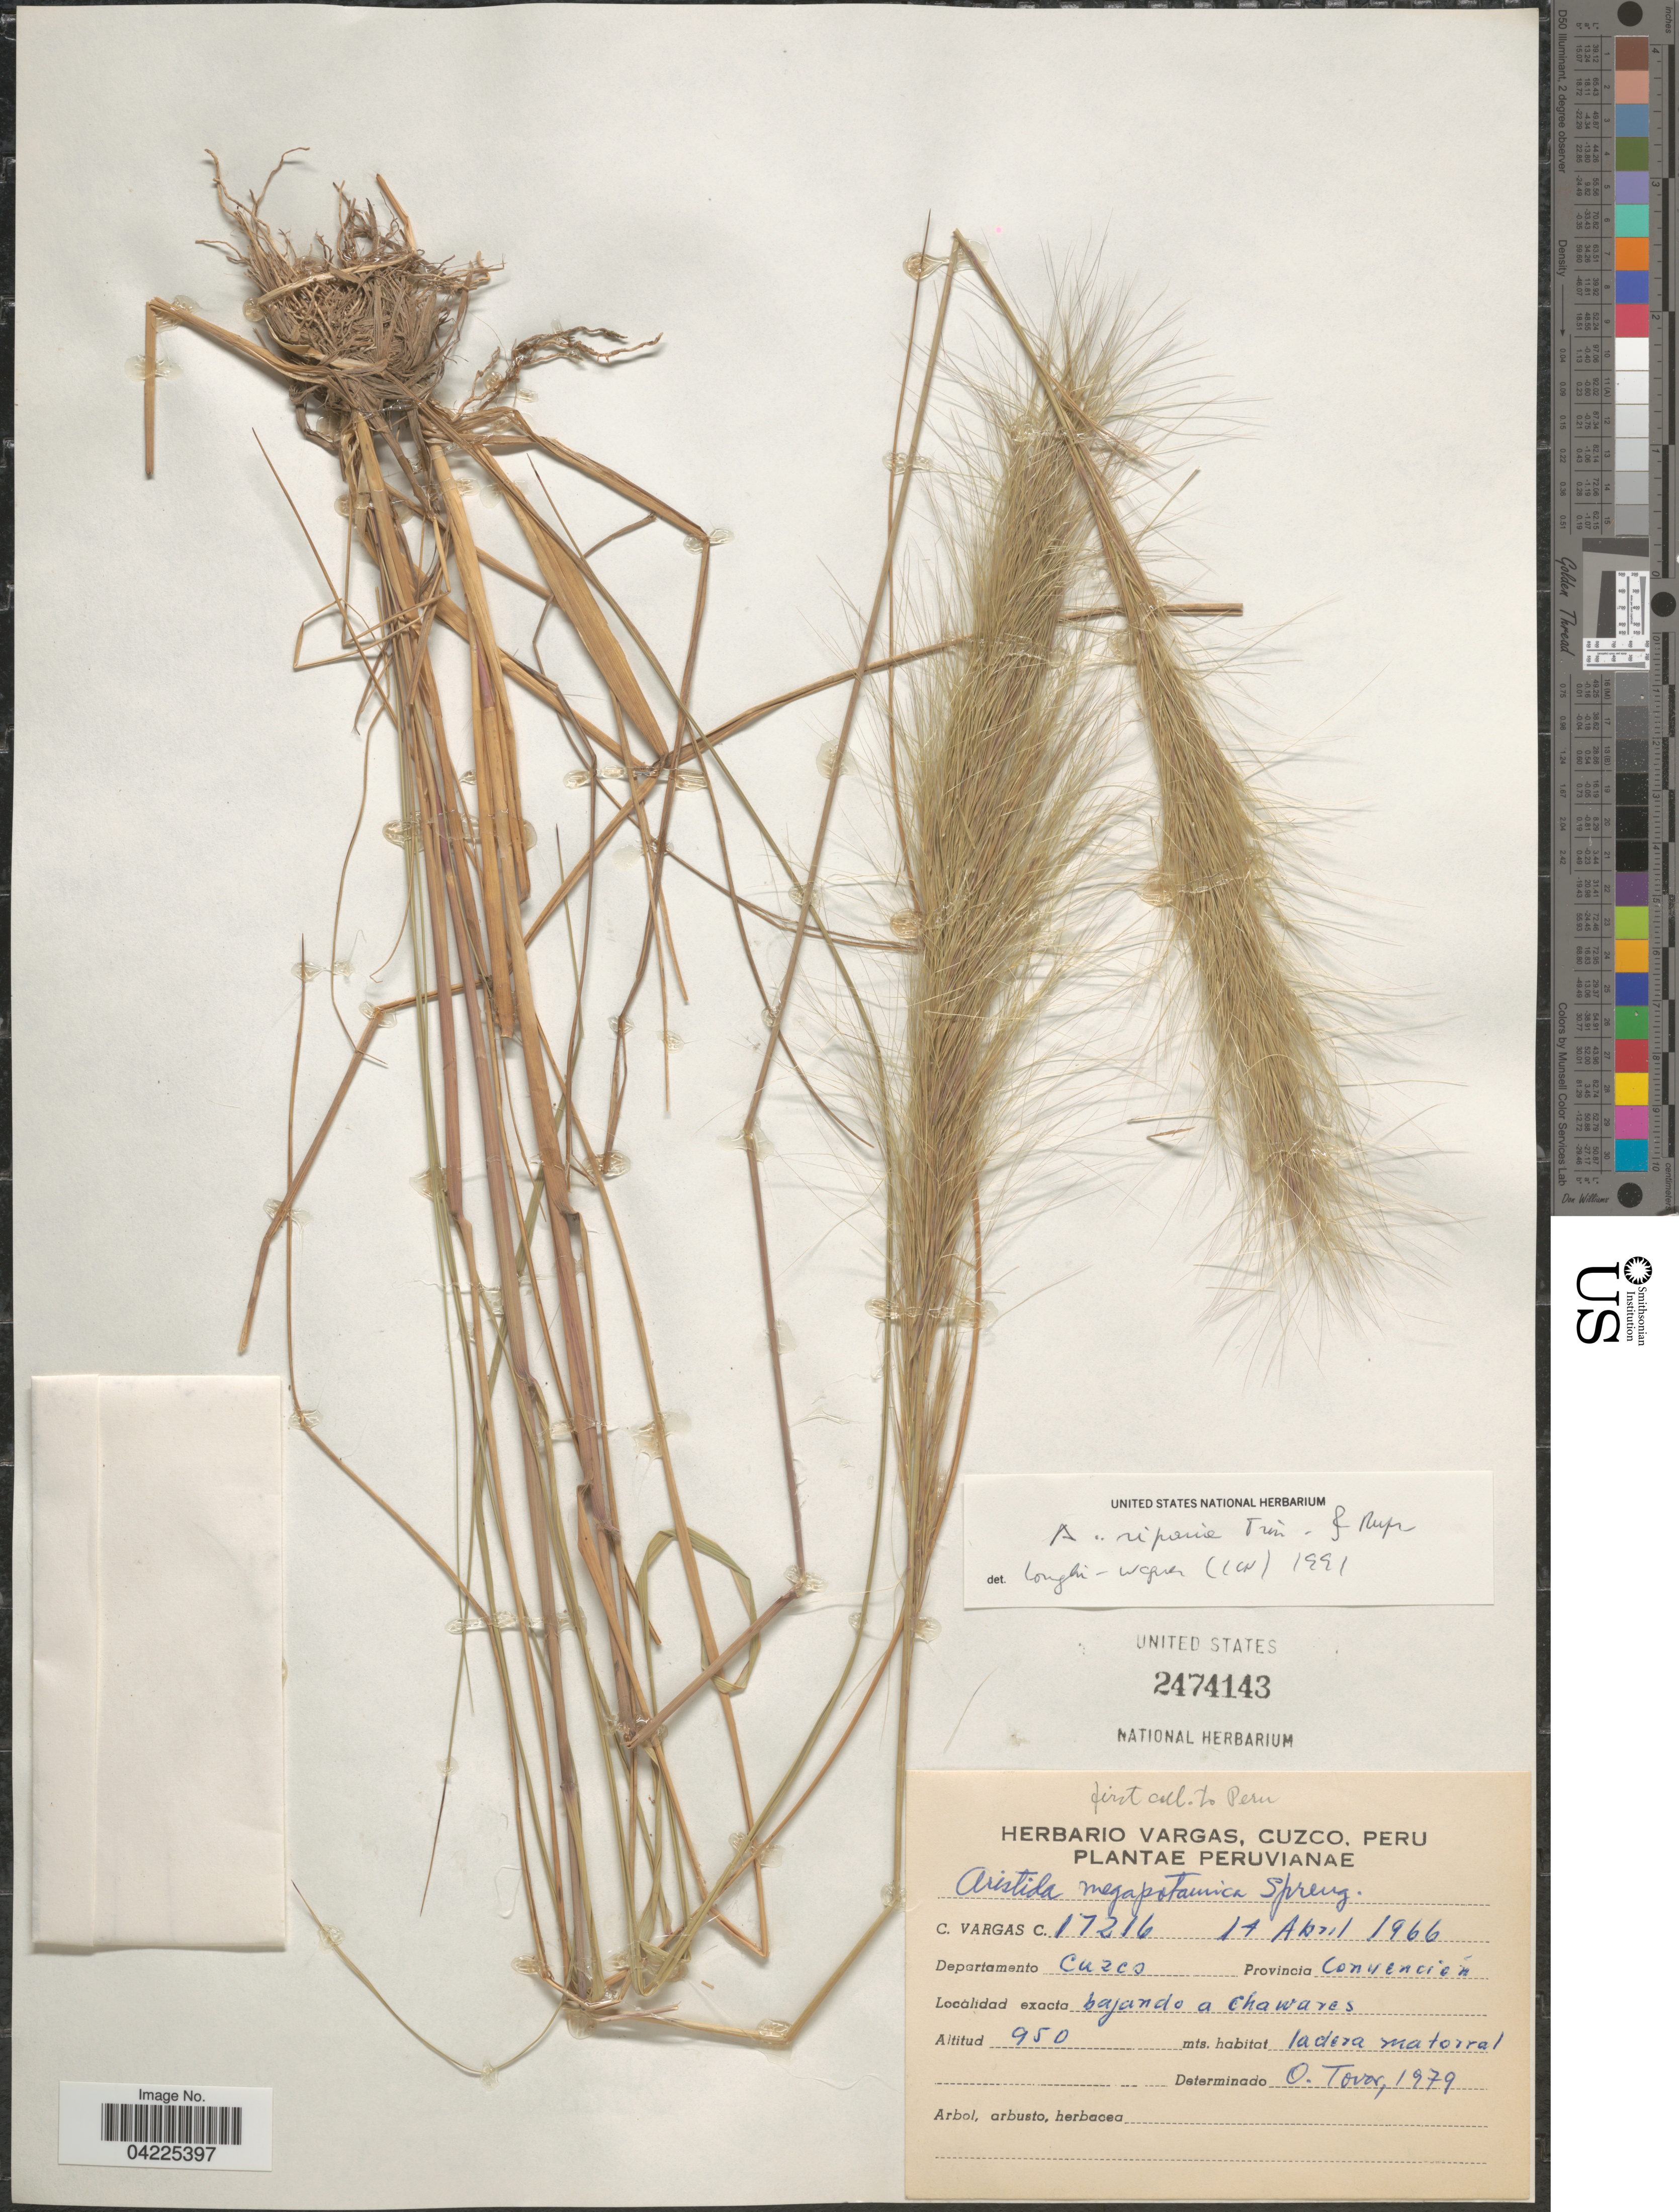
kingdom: Plantae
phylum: Tracheophyta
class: Liliopsida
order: Poales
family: Poaceae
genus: Aristida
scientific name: Aristida riparia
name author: Trin.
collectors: C. Vargas Calderón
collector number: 17216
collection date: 1966-04-14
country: Peru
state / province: Cusco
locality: Peruvianae. Departamento Cuzco. Provincia Convención. Bajando a Chawares.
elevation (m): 950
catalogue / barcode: US 2474143